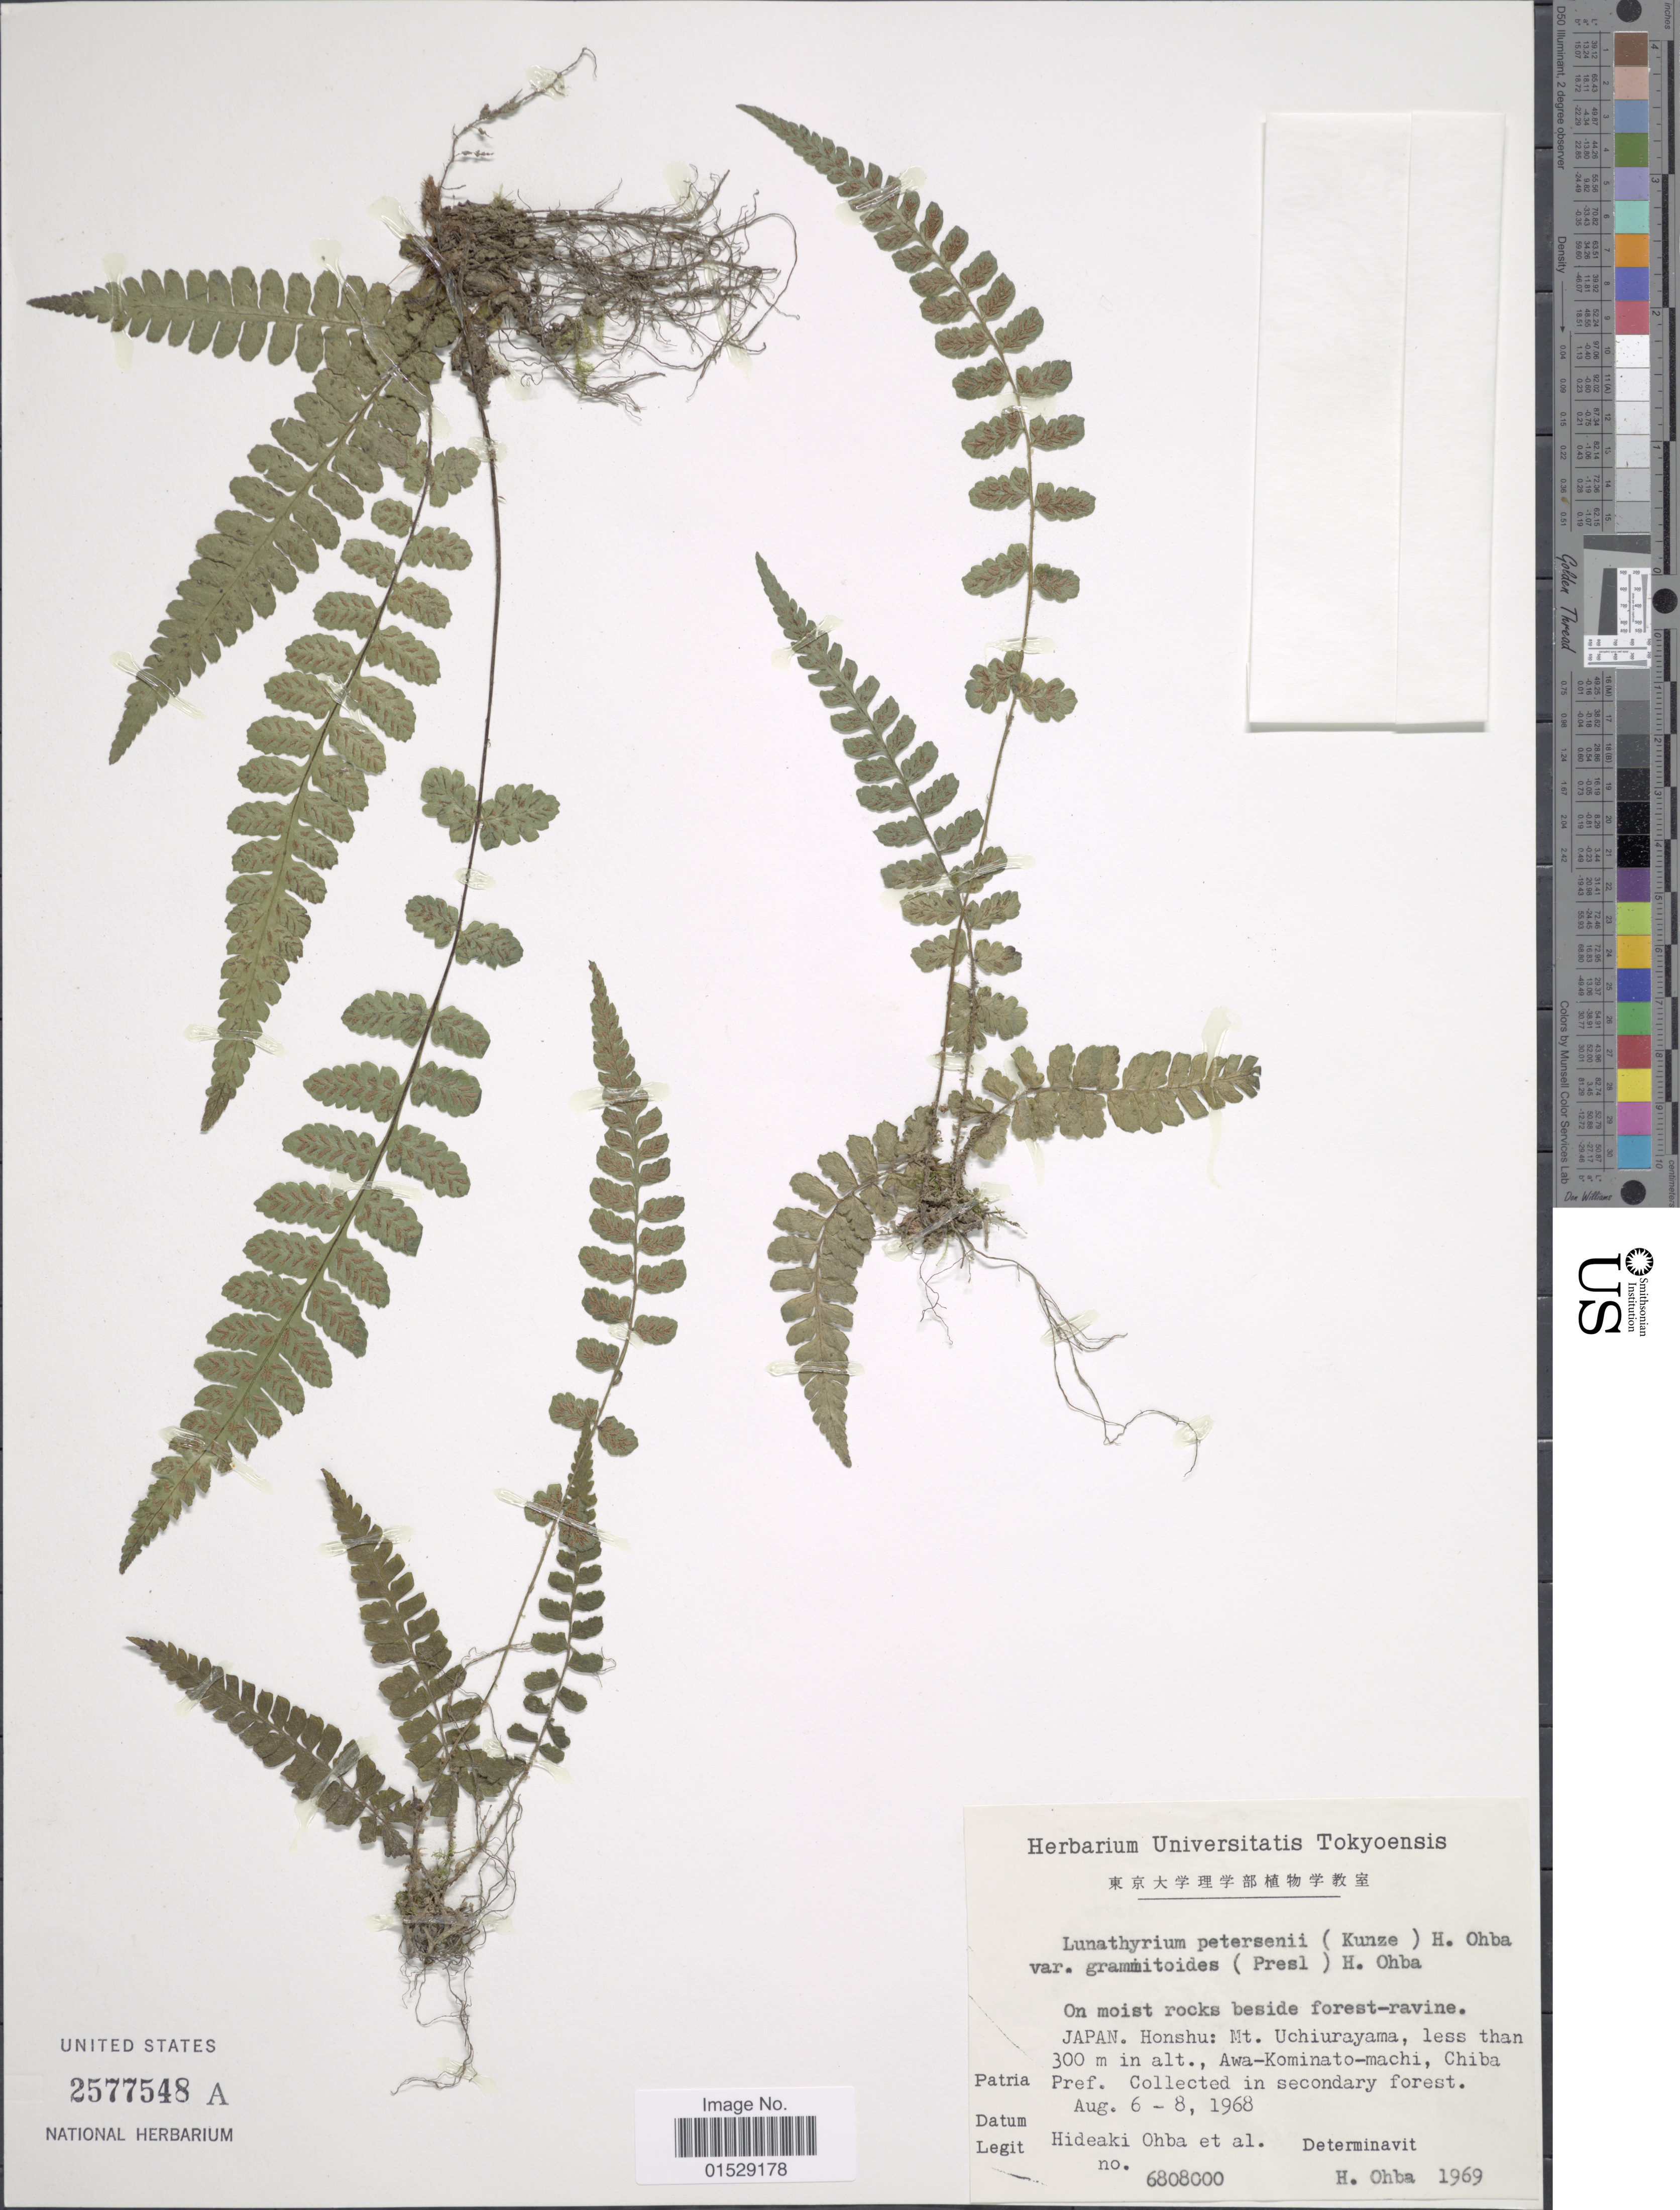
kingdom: Plantae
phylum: Tracheophyta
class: Polypodiopsida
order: Polypodiales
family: Athyriaceae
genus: Deparia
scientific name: Deparia petersenii var. grammitoides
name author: (C. Presl) H. Ohba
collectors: H. Ohba & et al.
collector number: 6808000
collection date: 1968-08-06/1968-08-08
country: Japan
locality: Japan, Honshu: Mt. Uchiurayama, Awa-Kominato-machi, Chiba Pref., secondary forest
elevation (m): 300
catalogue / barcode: US 2577548A